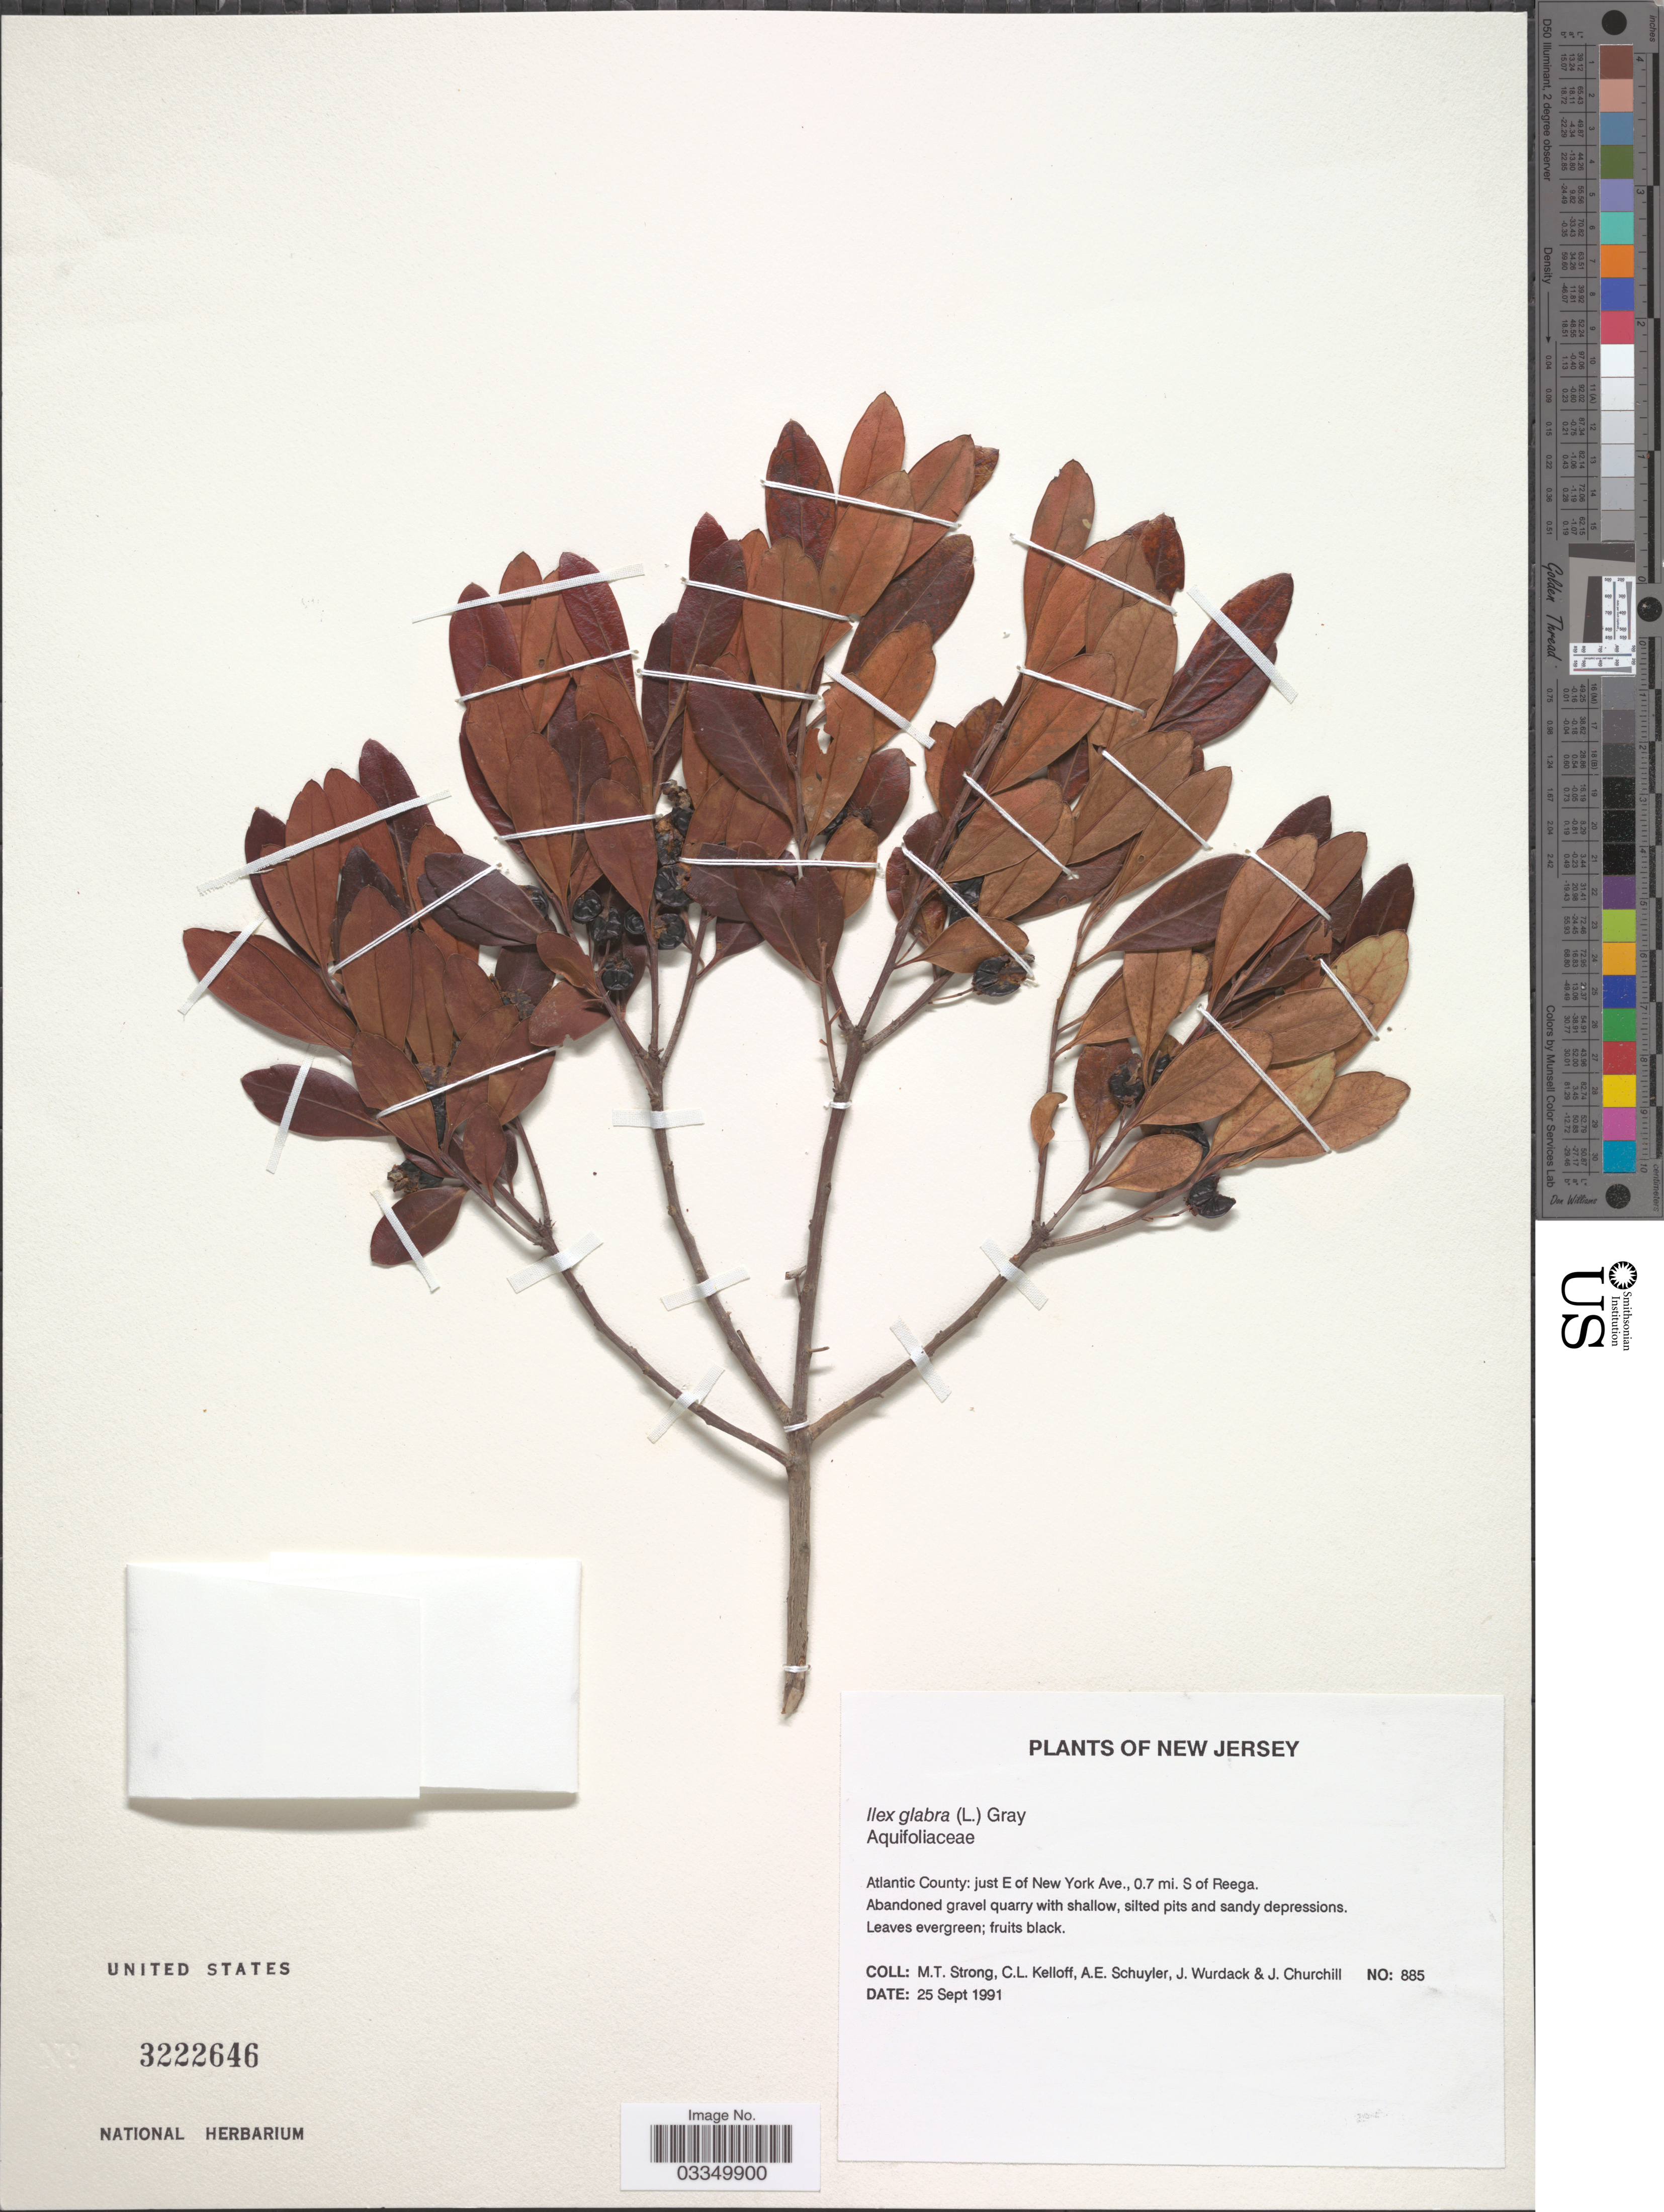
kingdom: Plantae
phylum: Tracheophyta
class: Magnoliopsida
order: Aquifoliales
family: Aquifoliaceae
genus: Ilex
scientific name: Ilex glabra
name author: (L.) A. Gray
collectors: M. T. Strong, C. L. Kelloff, A. Schuyler, J. J. Wurdack & J. Churchill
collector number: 885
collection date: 1991-09-25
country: United States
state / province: New Jersey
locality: Atlantic County: just E of New York Ave., 0.7 mi. S of Reega.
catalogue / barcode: US 3222646